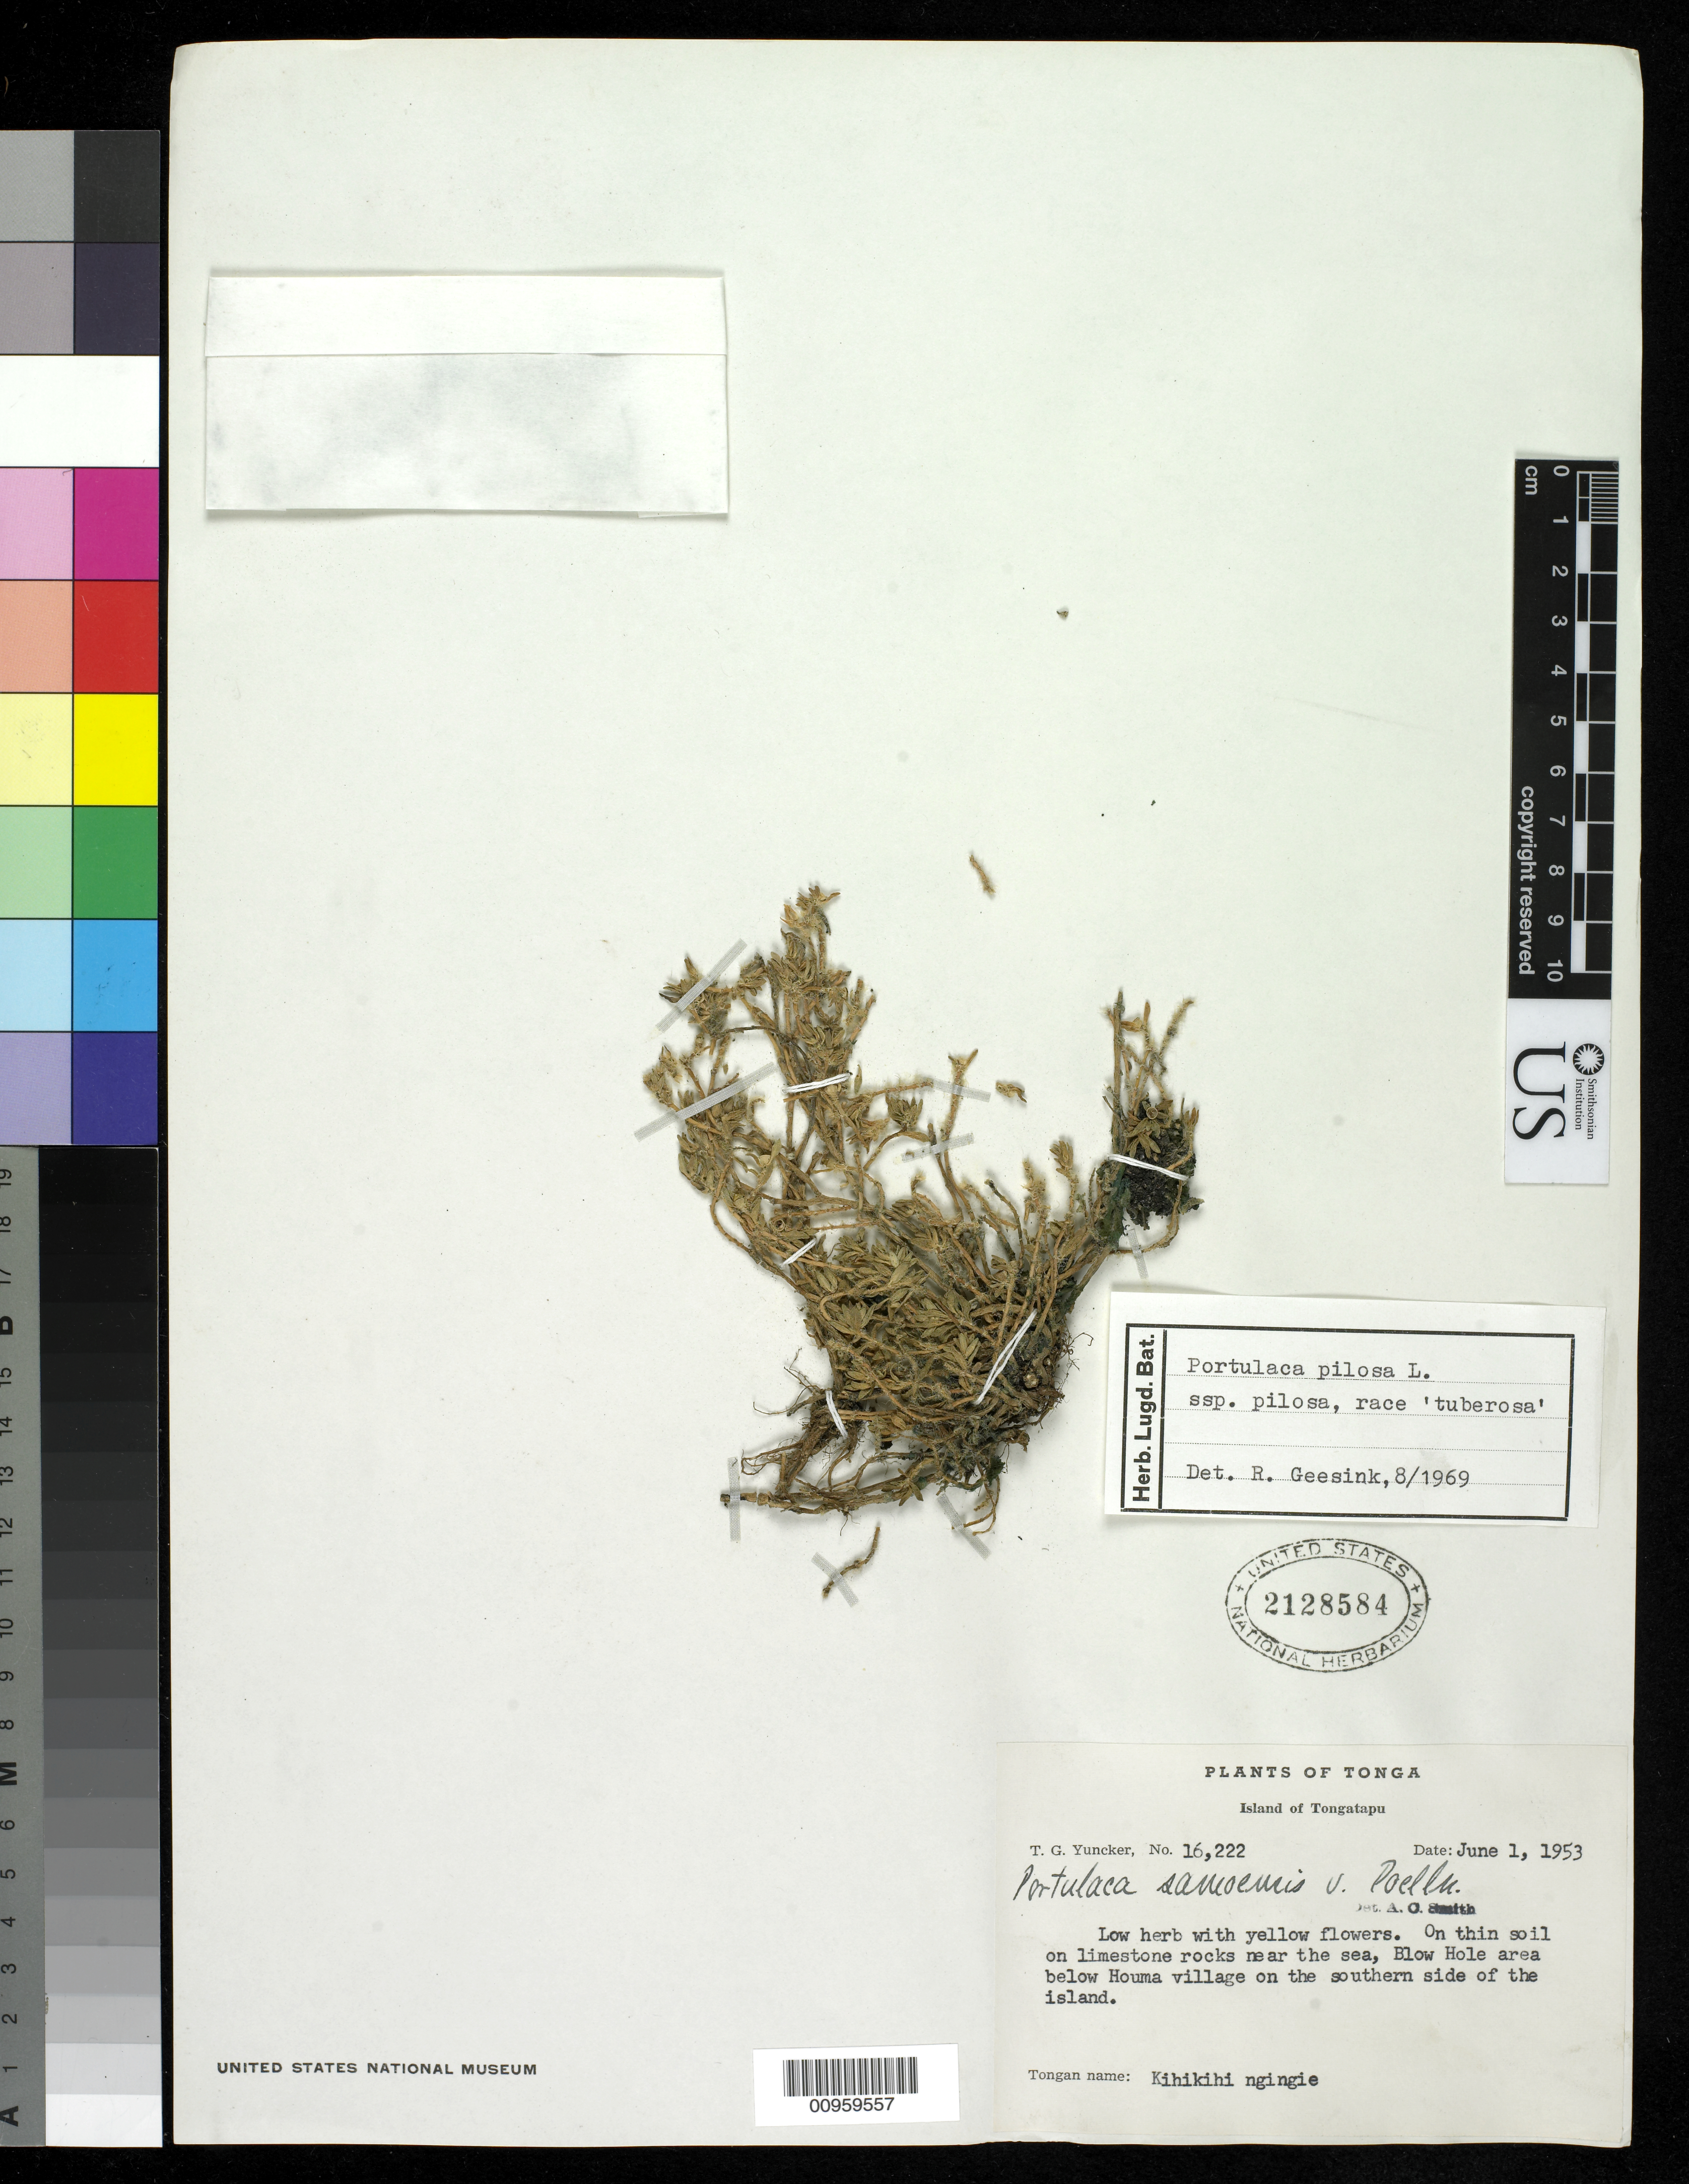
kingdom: Plantae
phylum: Tracheophyta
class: Magnoliopsida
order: Caryophyllales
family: Portulacaceae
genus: Portulaca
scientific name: Portulaca australis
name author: Endl.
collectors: T. G. Yuncker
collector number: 16222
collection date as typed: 01 Jun 1953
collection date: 1953-06-01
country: Tonga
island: Tongatapu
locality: Blow hole area below Houma village, S side of Island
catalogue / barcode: US 2399726